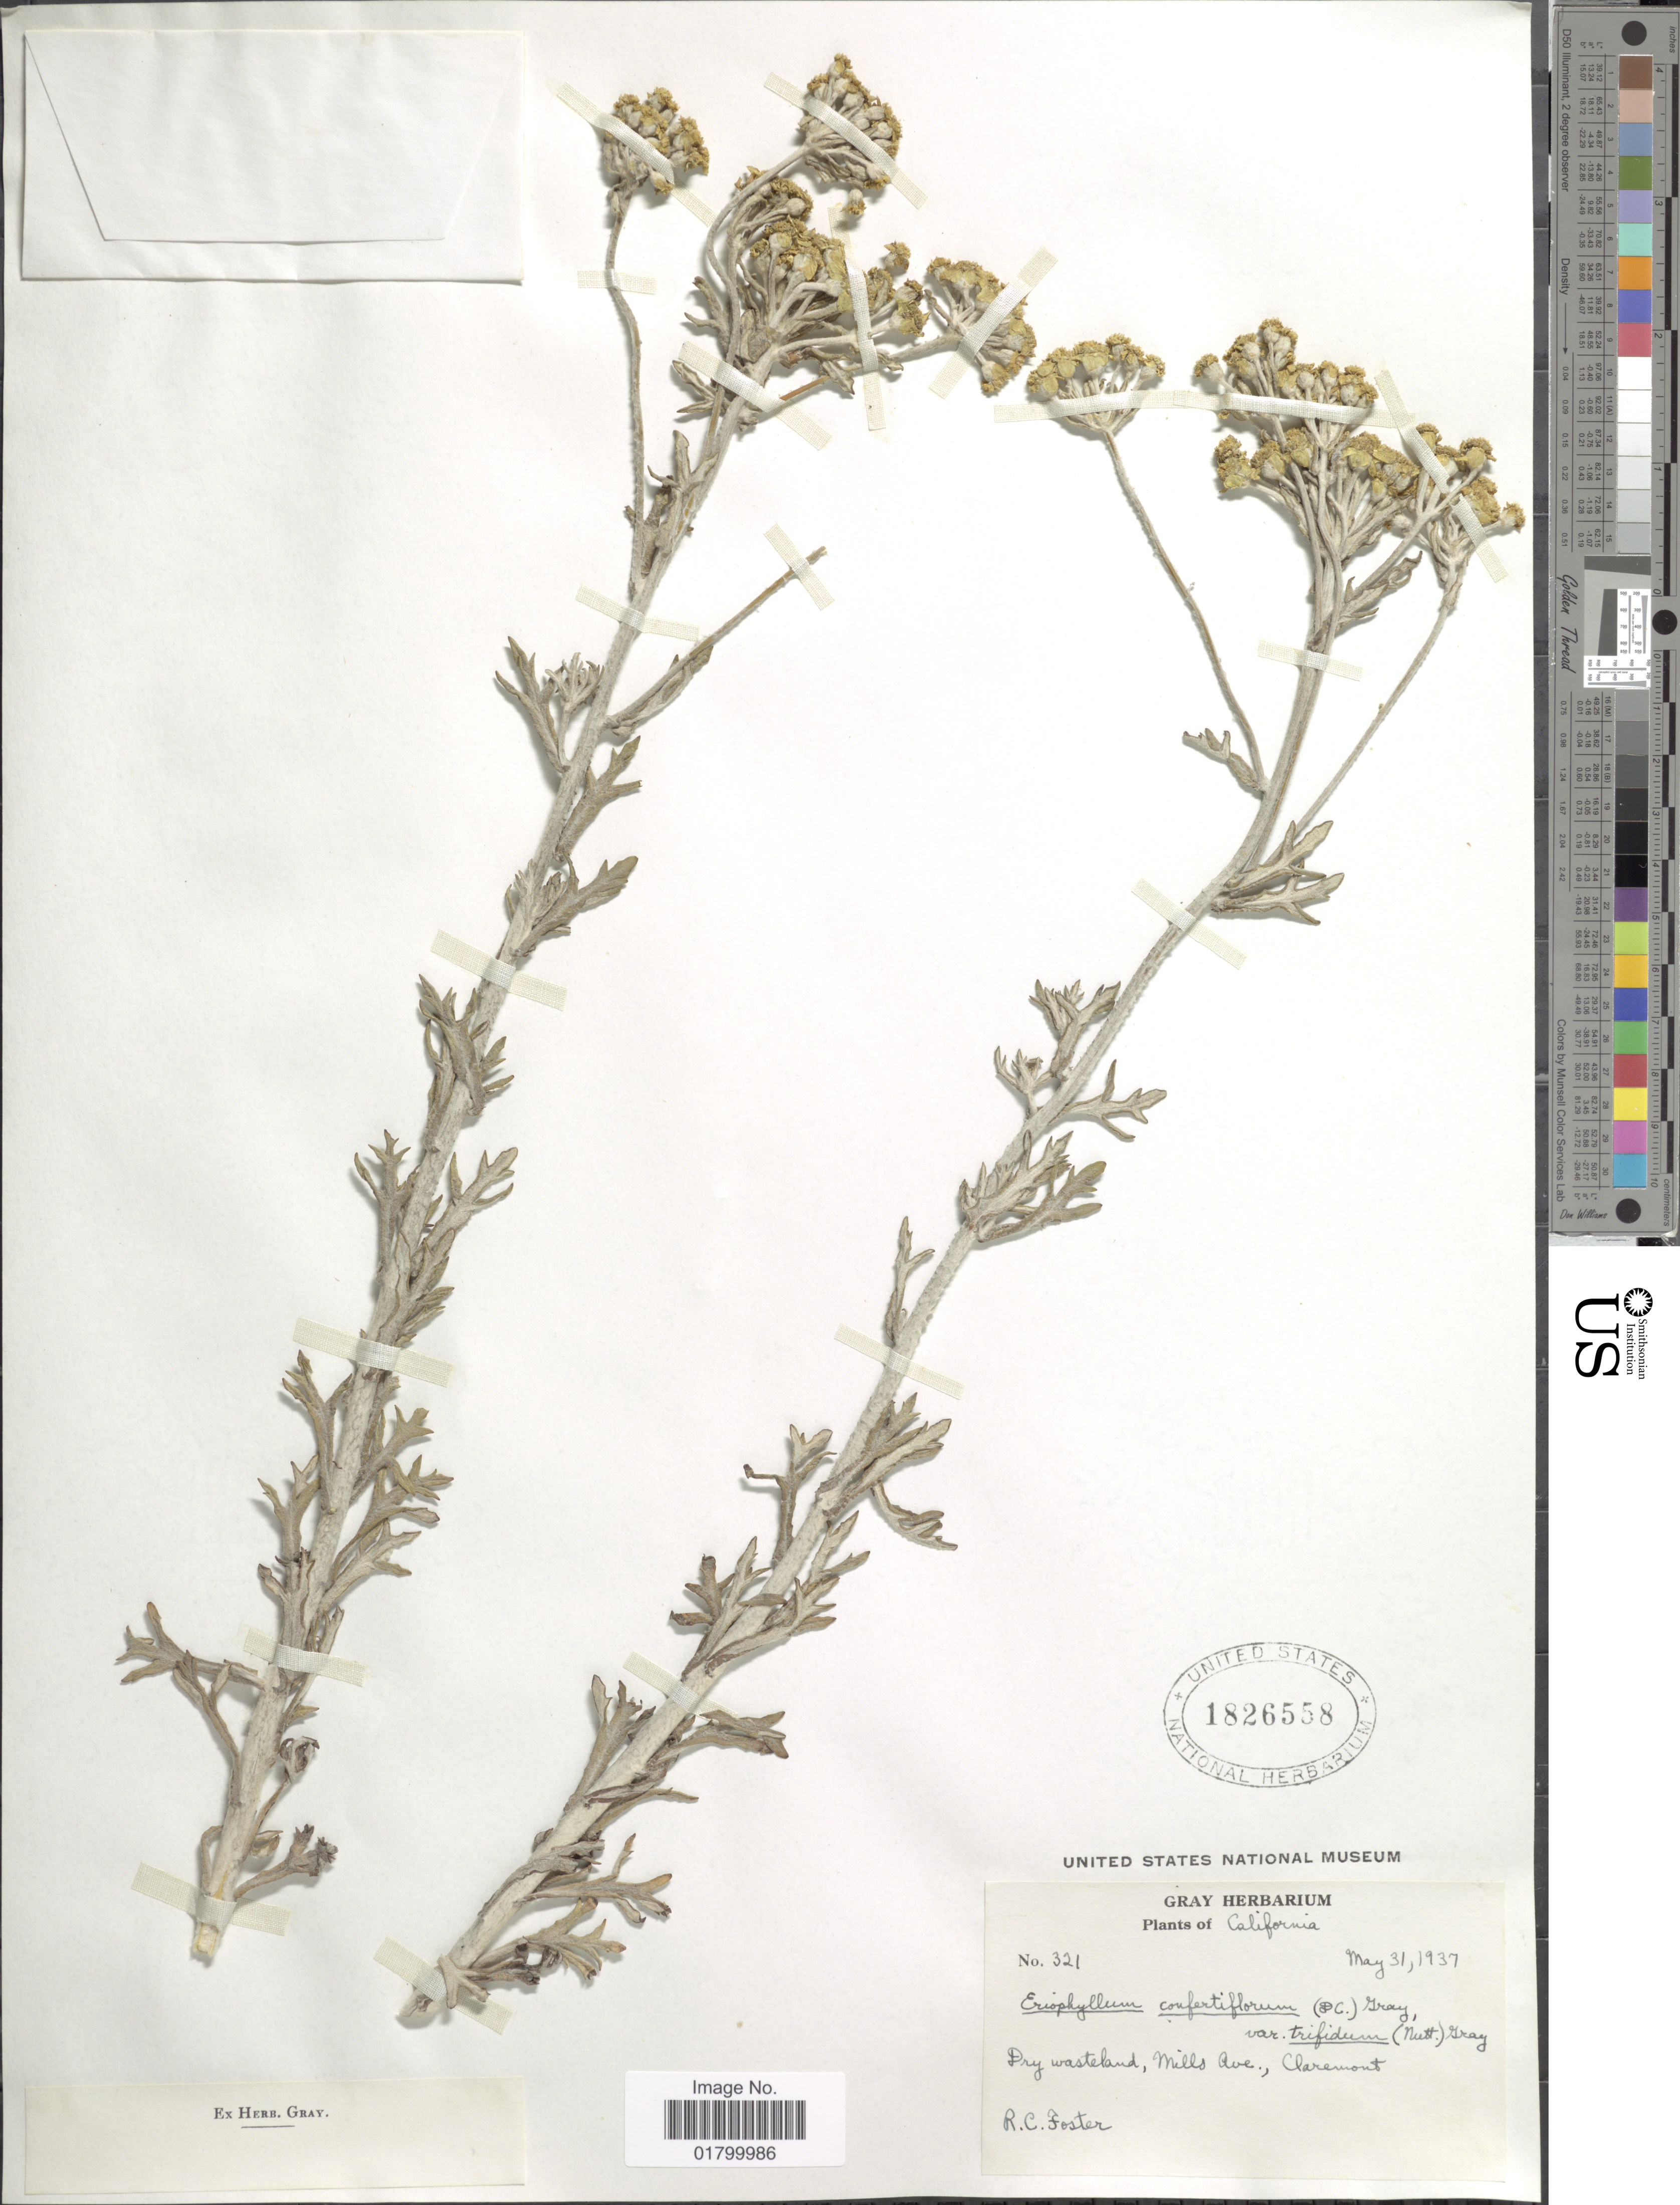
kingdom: Plantae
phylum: Tracheophyta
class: Magnoliopsida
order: Asterales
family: Asteraceae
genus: Eriophyllum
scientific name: Eriophyllum confertiflorum var. trifidum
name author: (Nutt.) A. Gray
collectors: R. C. Foster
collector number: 321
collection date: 1937-05-31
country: United States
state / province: California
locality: Dry wasteland, Mills Ave., Claremont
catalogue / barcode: US 1826558